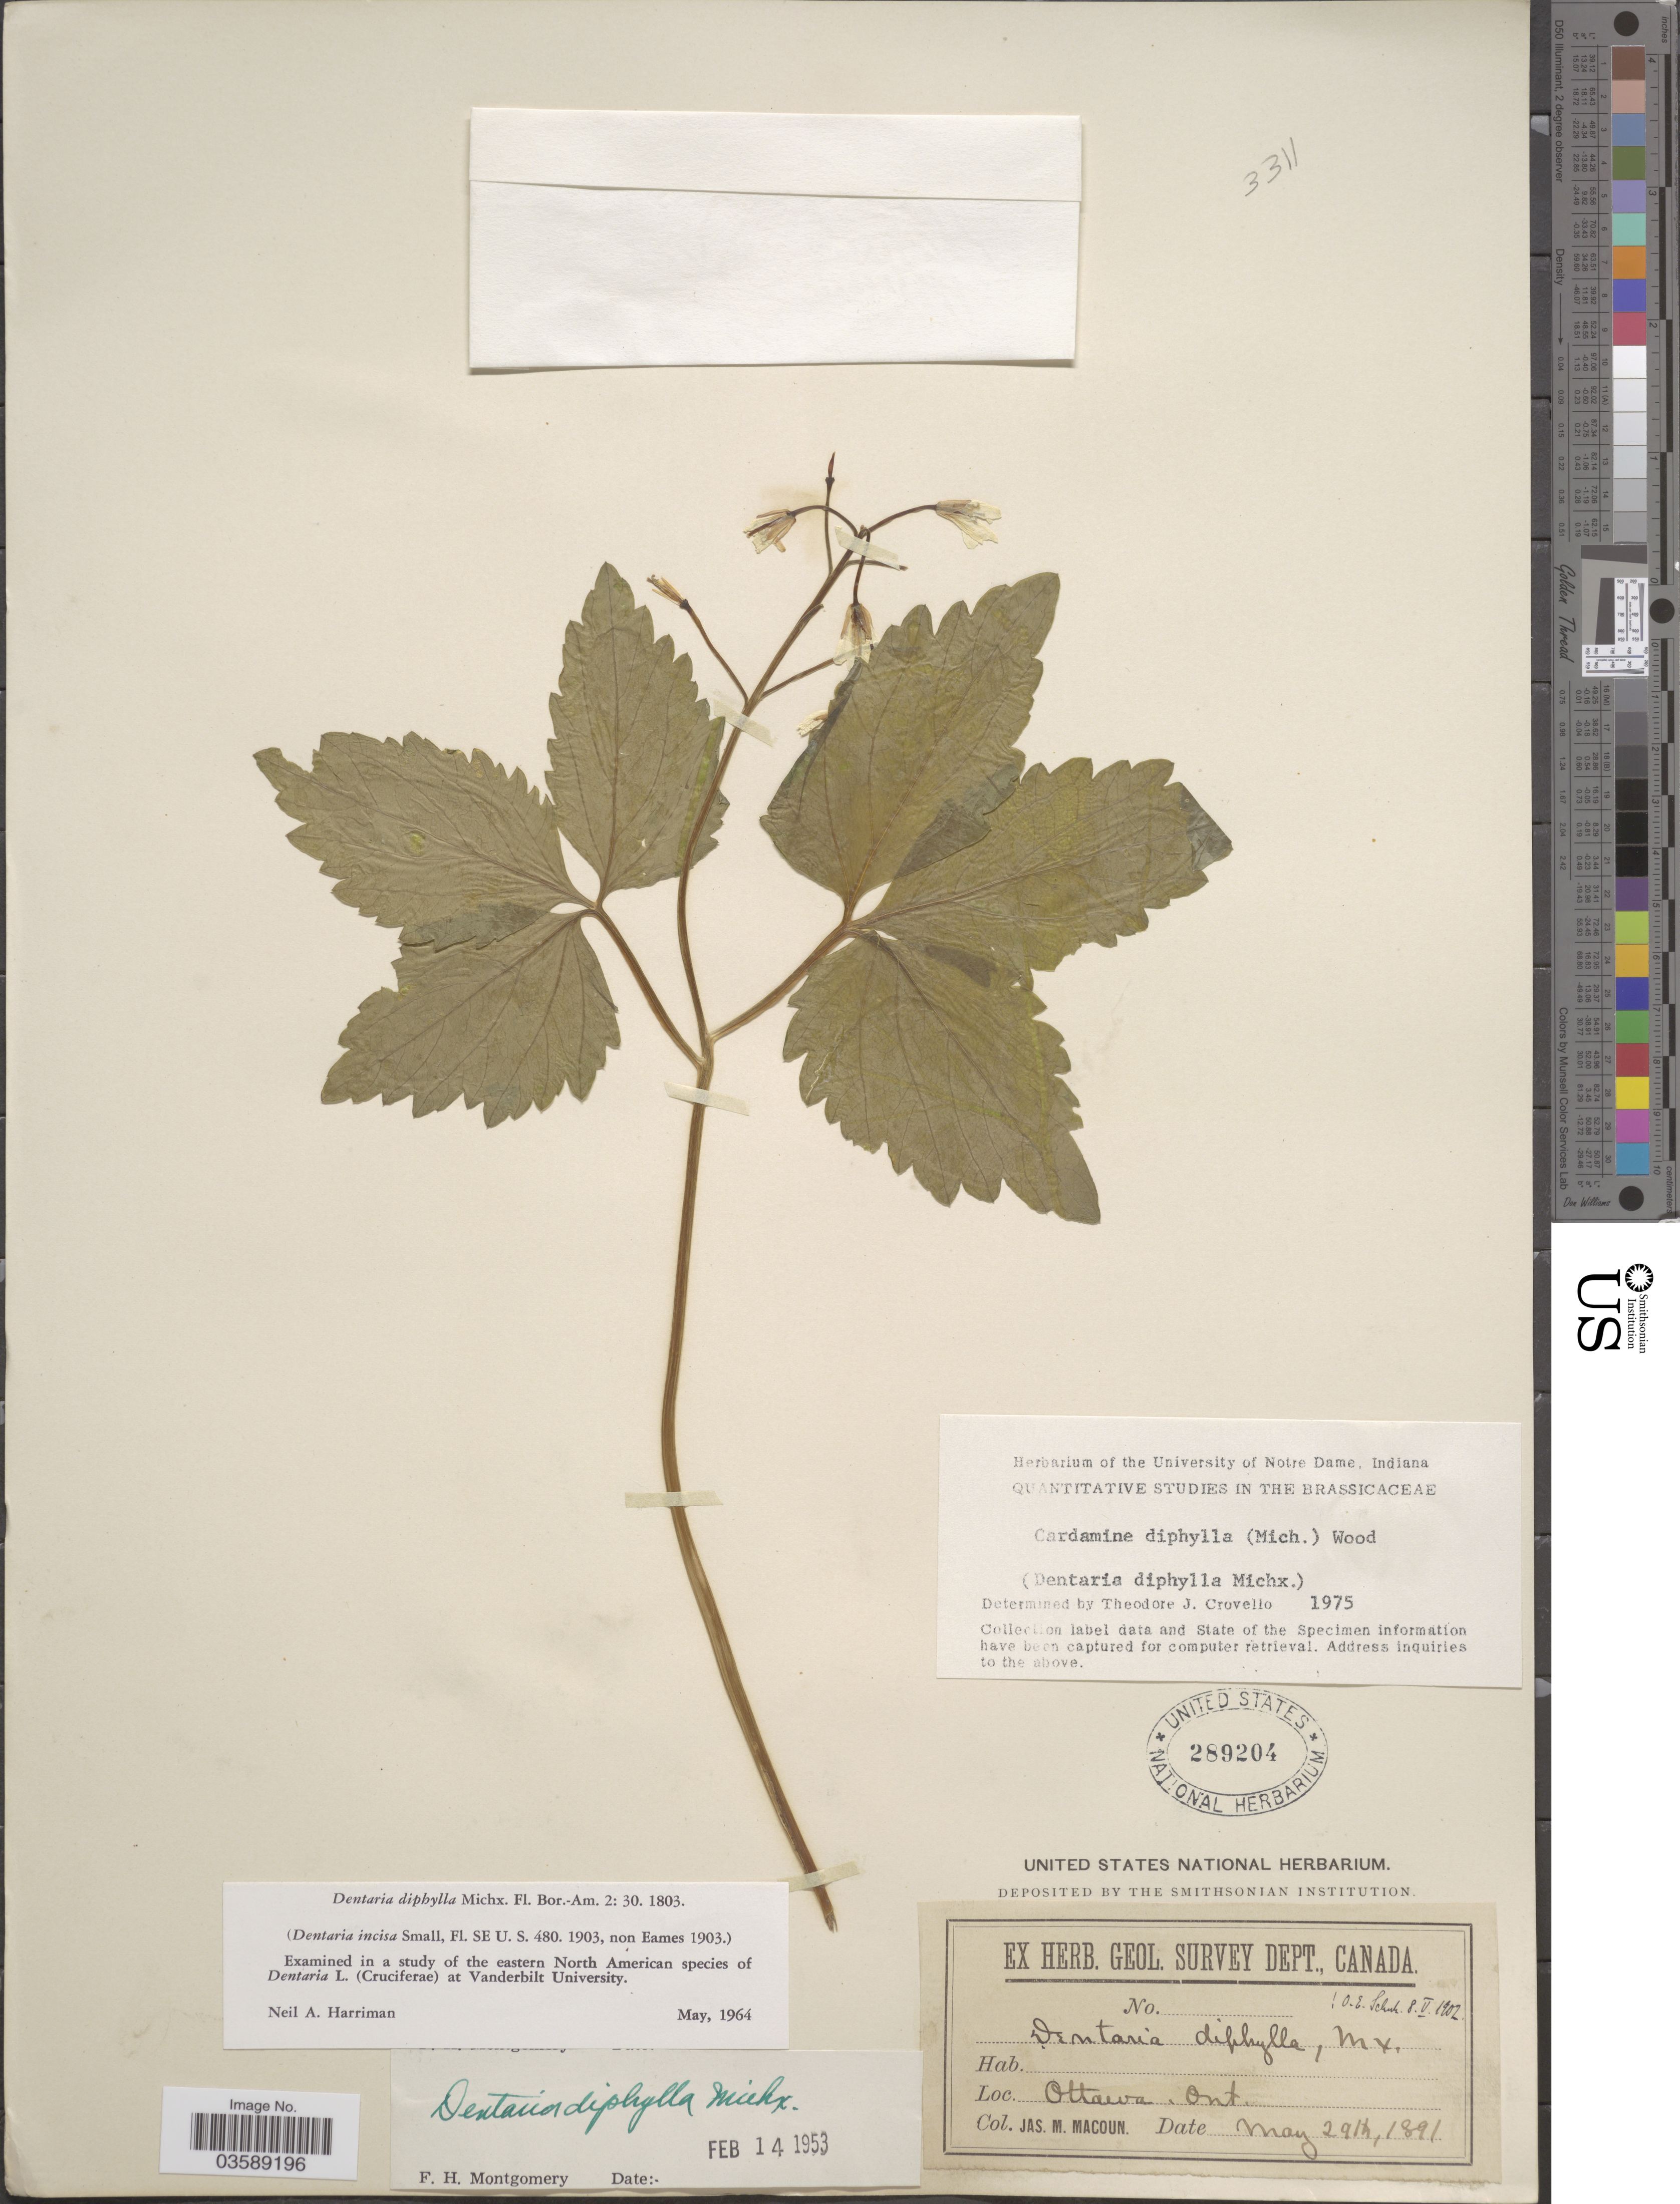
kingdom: Plantae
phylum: Tracheophyta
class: Magnoliopsida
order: Brassicales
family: Brassicaceae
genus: Cardamine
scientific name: Cardamine diphylla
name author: (Michx.) Alph. Wood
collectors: J. M. Macoun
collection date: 1891-05-29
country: Canada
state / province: Ontario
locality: Ottawa.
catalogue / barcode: US 289204